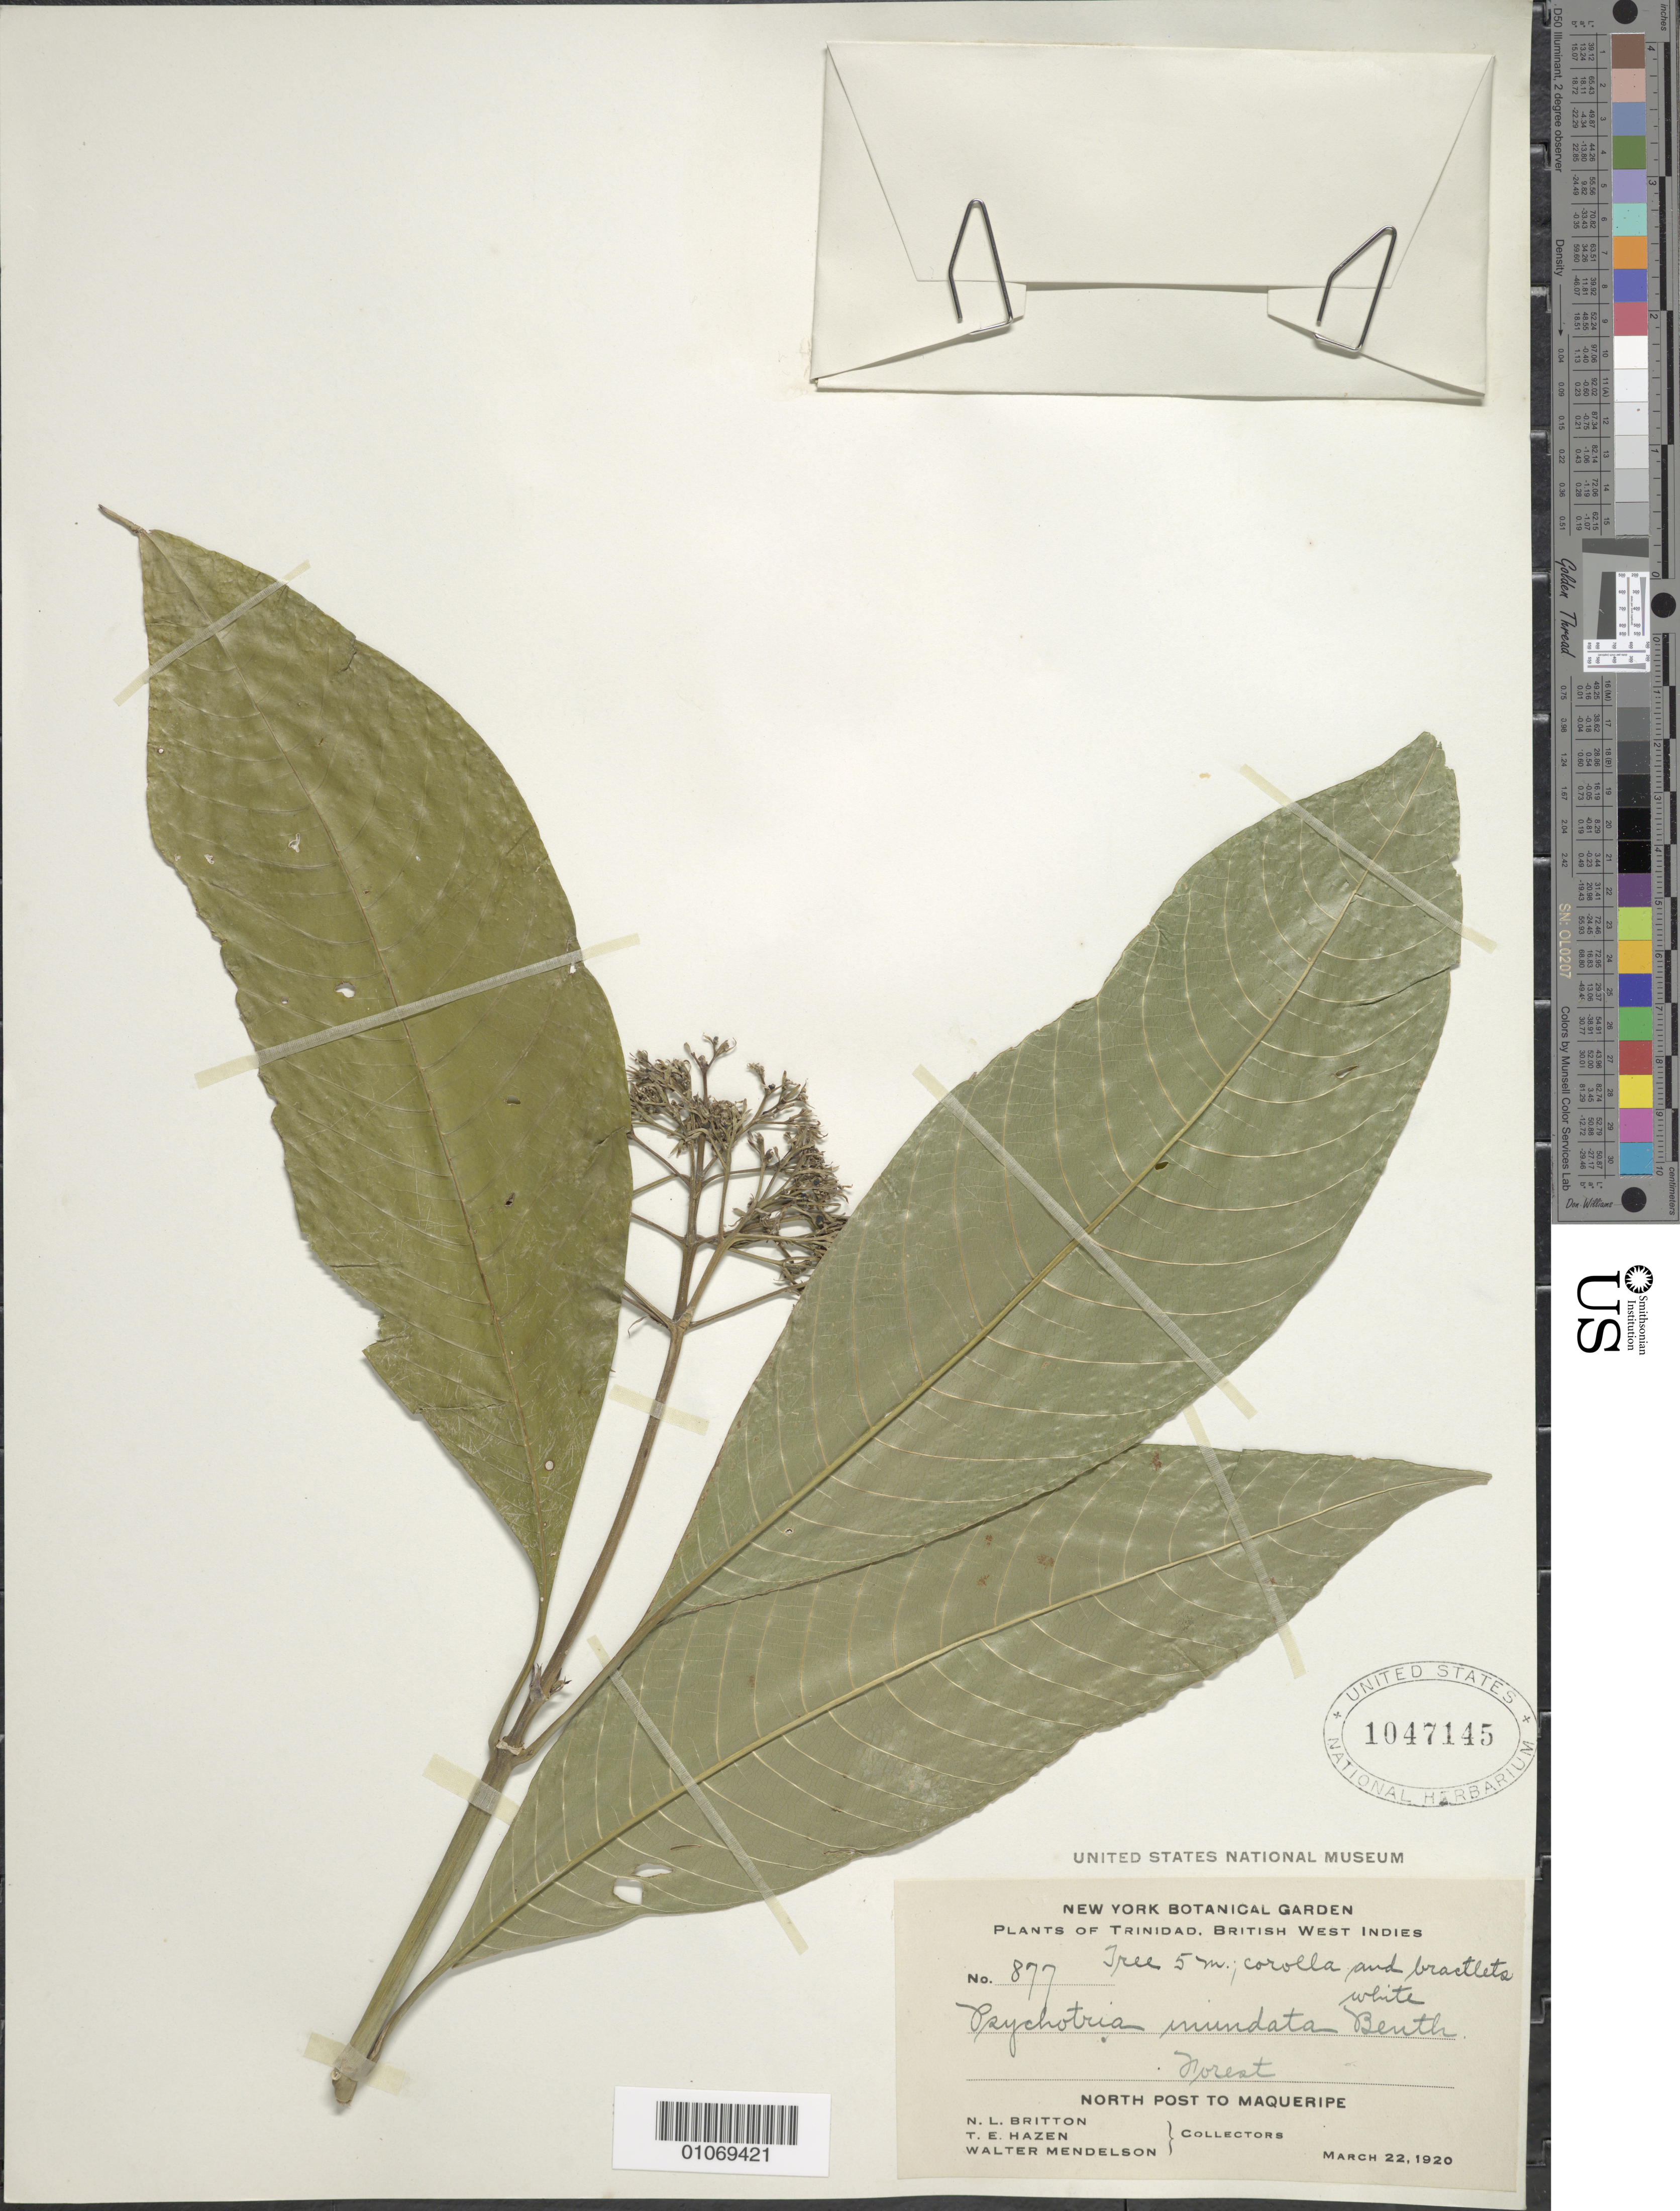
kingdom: Plantae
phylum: Tracheophyta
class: Magnoliopsida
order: Gentianales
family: Rubiaceae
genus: Psychotria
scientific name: Psychotria capitata subsp. amplifolia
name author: (Raeusch.) Steyerm.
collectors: N. Britton, T. E. Hazen & W. Mendelson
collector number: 877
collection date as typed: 22 Mar 1920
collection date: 1920-03-22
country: Trinidad and Tobago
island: Trinidad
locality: North post to Maqueripe. Forest.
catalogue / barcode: US 1047145